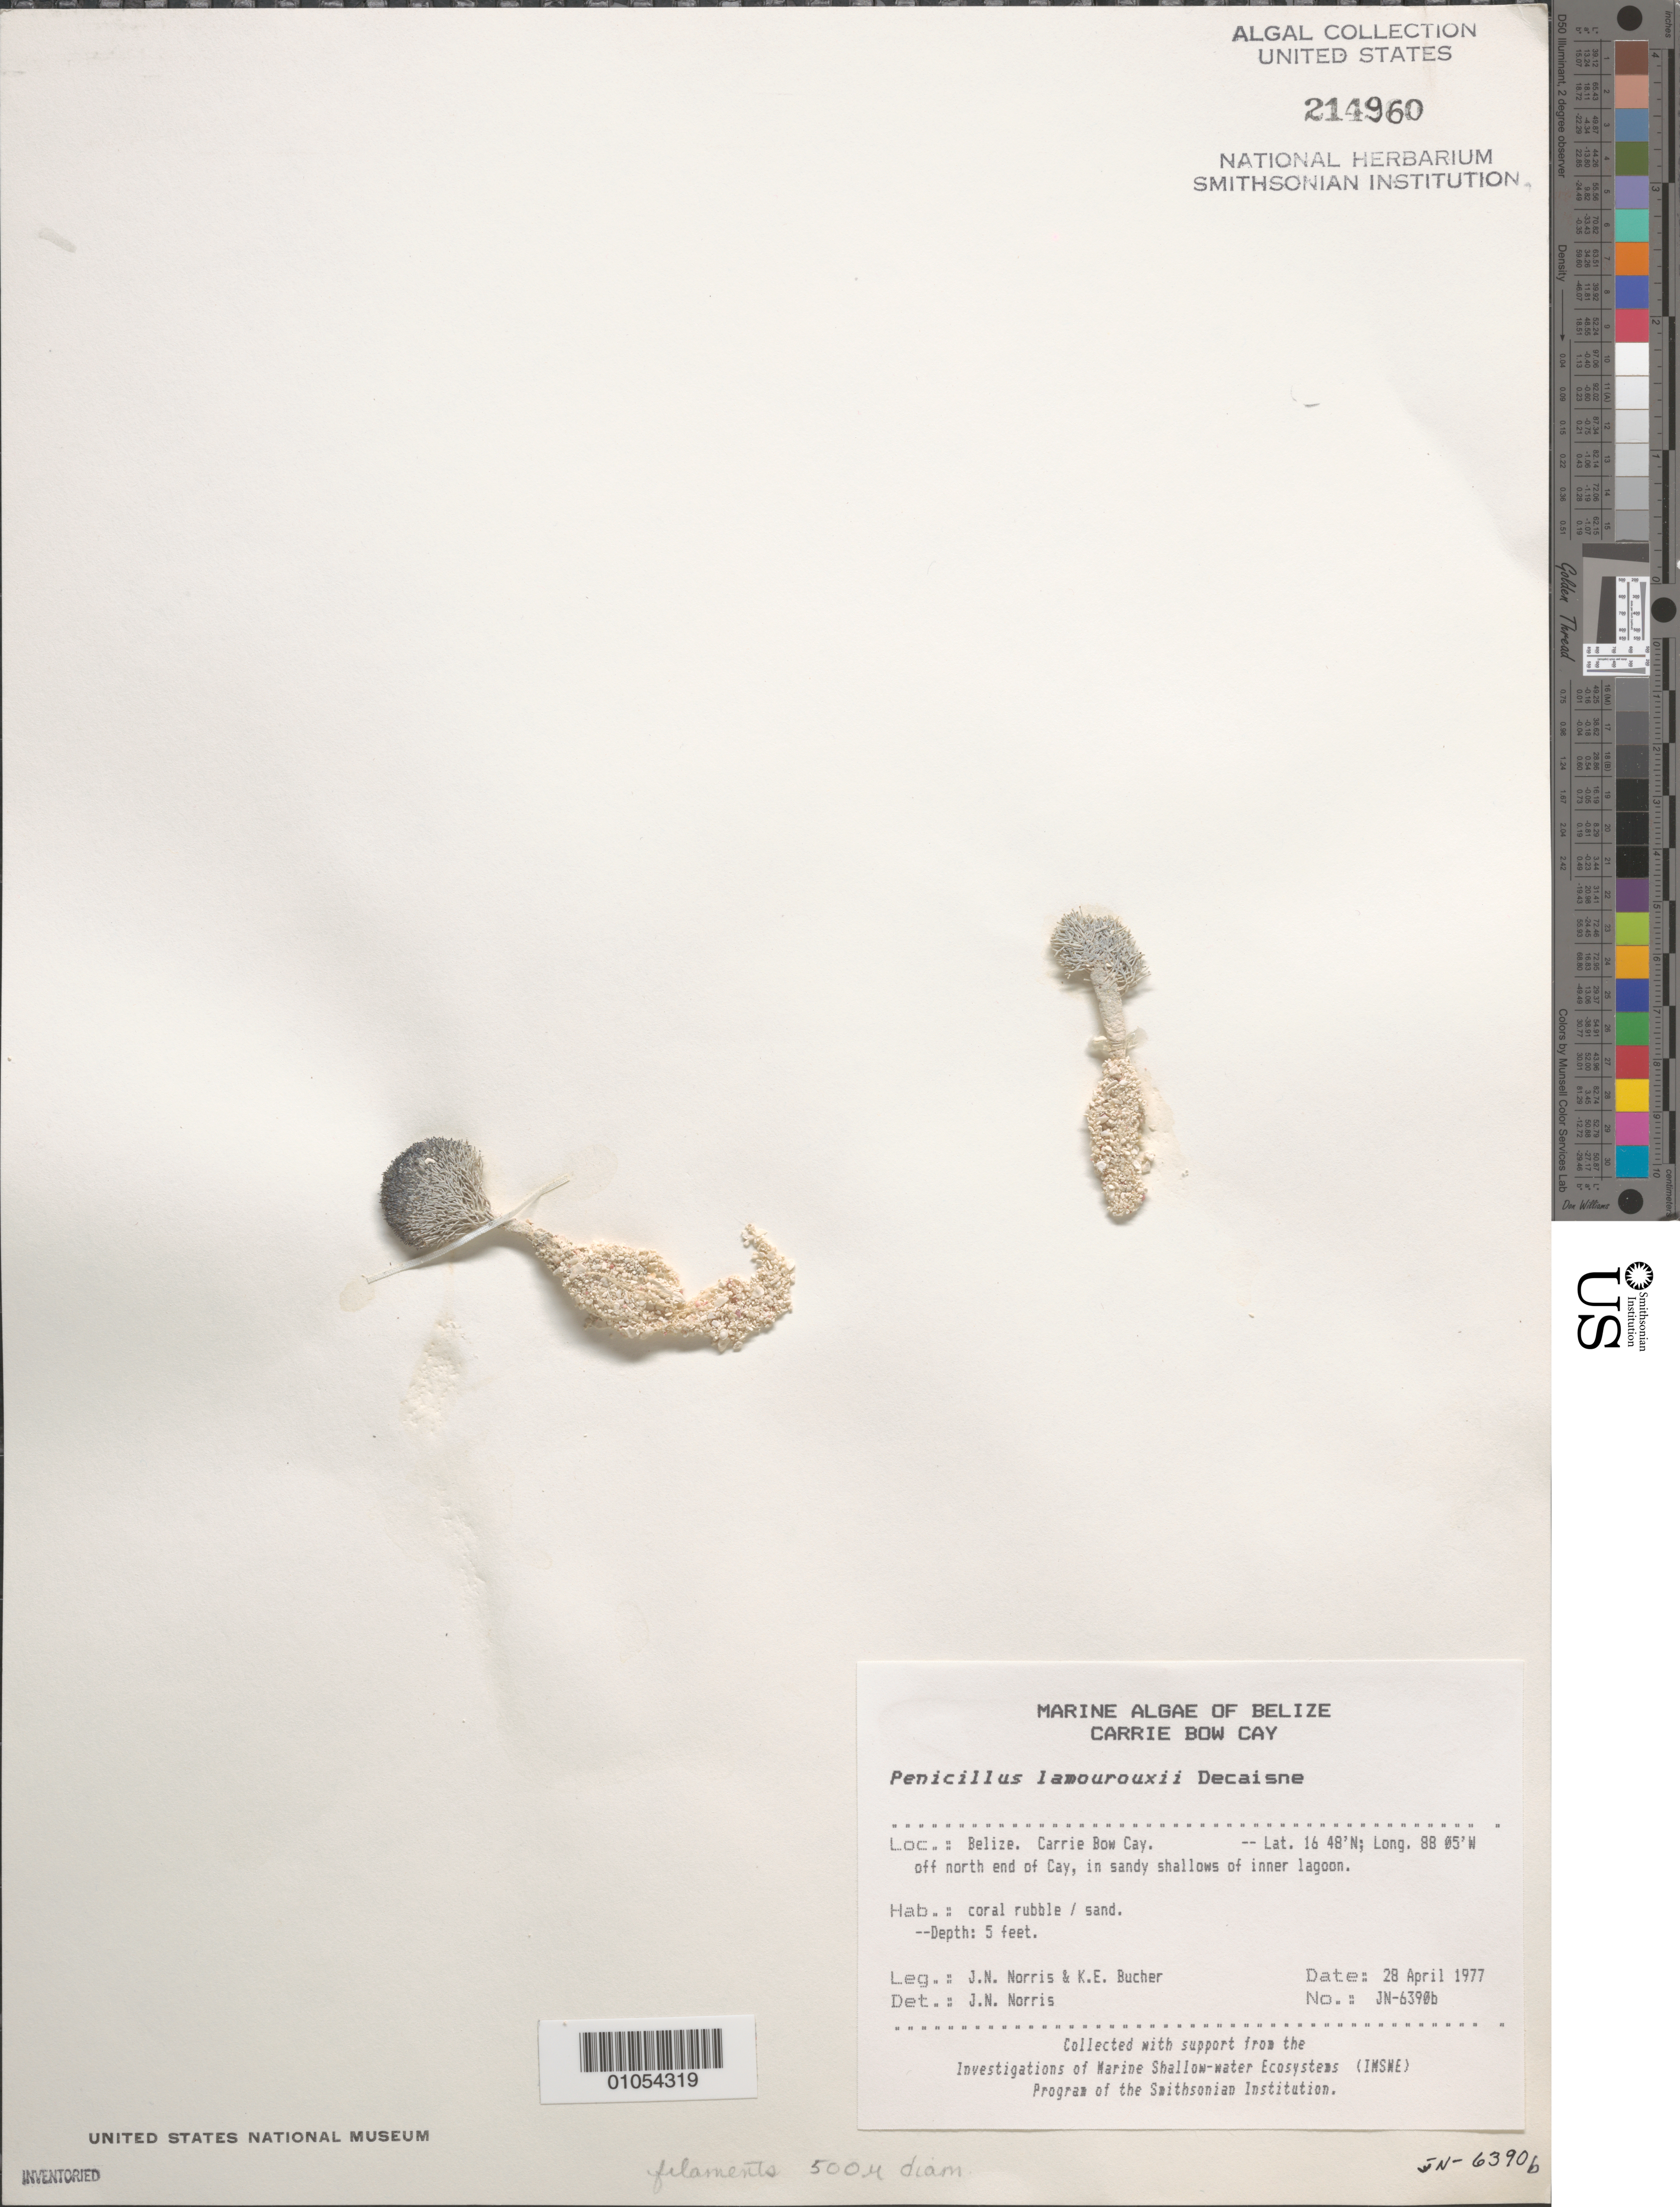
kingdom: Plantae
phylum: Chlorophyta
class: Ulvophyceae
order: Bryopsidales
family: Udoteaceae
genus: Penicillus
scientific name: Penicillus lamourouxii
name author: Decne.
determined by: Norris, James N.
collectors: J. N. Norris & K. E. Bucher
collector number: JN-6390b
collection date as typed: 28 Apr 1977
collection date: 1977-04-28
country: Belize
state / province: Stann Creek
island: Carrie Bow Cay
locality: Off north end of the cay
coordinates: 16 48'N, 88 05'W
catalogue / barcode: US 214960